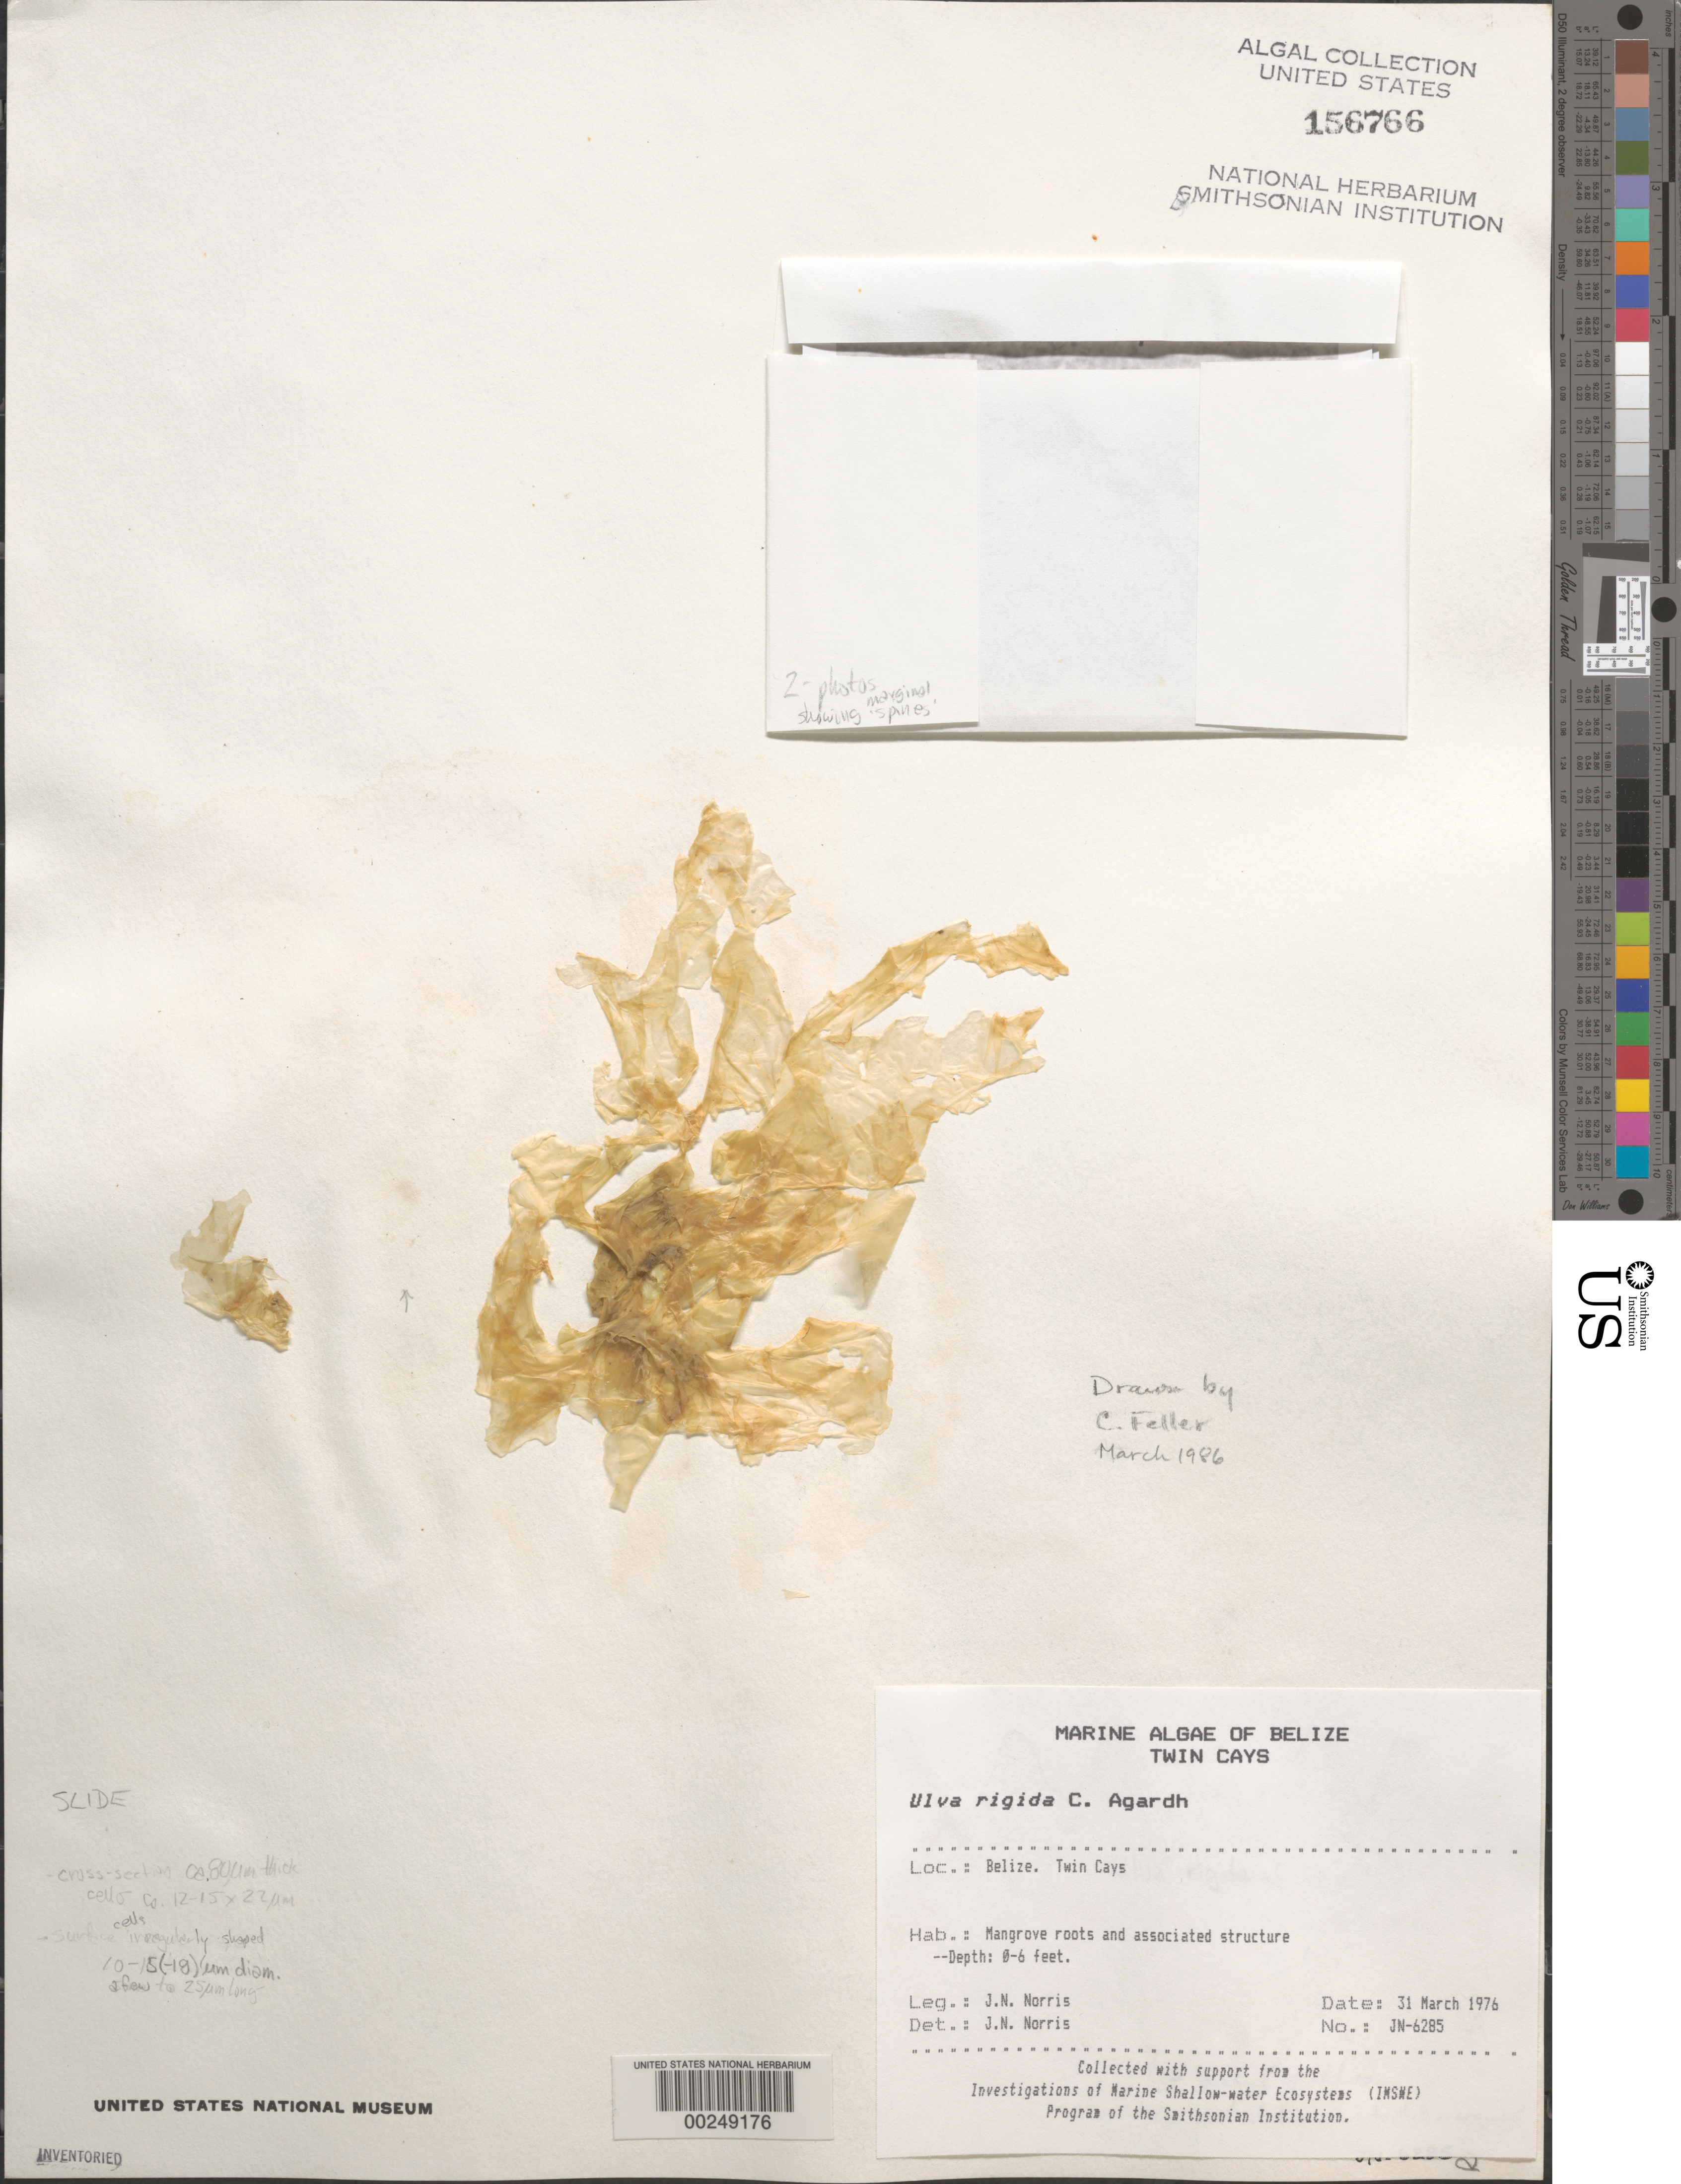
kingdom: Plantae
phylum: Chlorophyta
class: Ulvophyceae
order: Ulvales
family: Ulvaceae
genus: Ulva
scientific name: Ulva rigida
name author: C. Agardh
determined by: Norris, James N.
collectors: J. N. Norris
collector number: JN-6285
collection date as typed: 31 Mar 1976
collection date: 1976-03-31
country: Belize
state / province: Stann Creek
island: Twin Cays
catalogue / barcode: US 156766